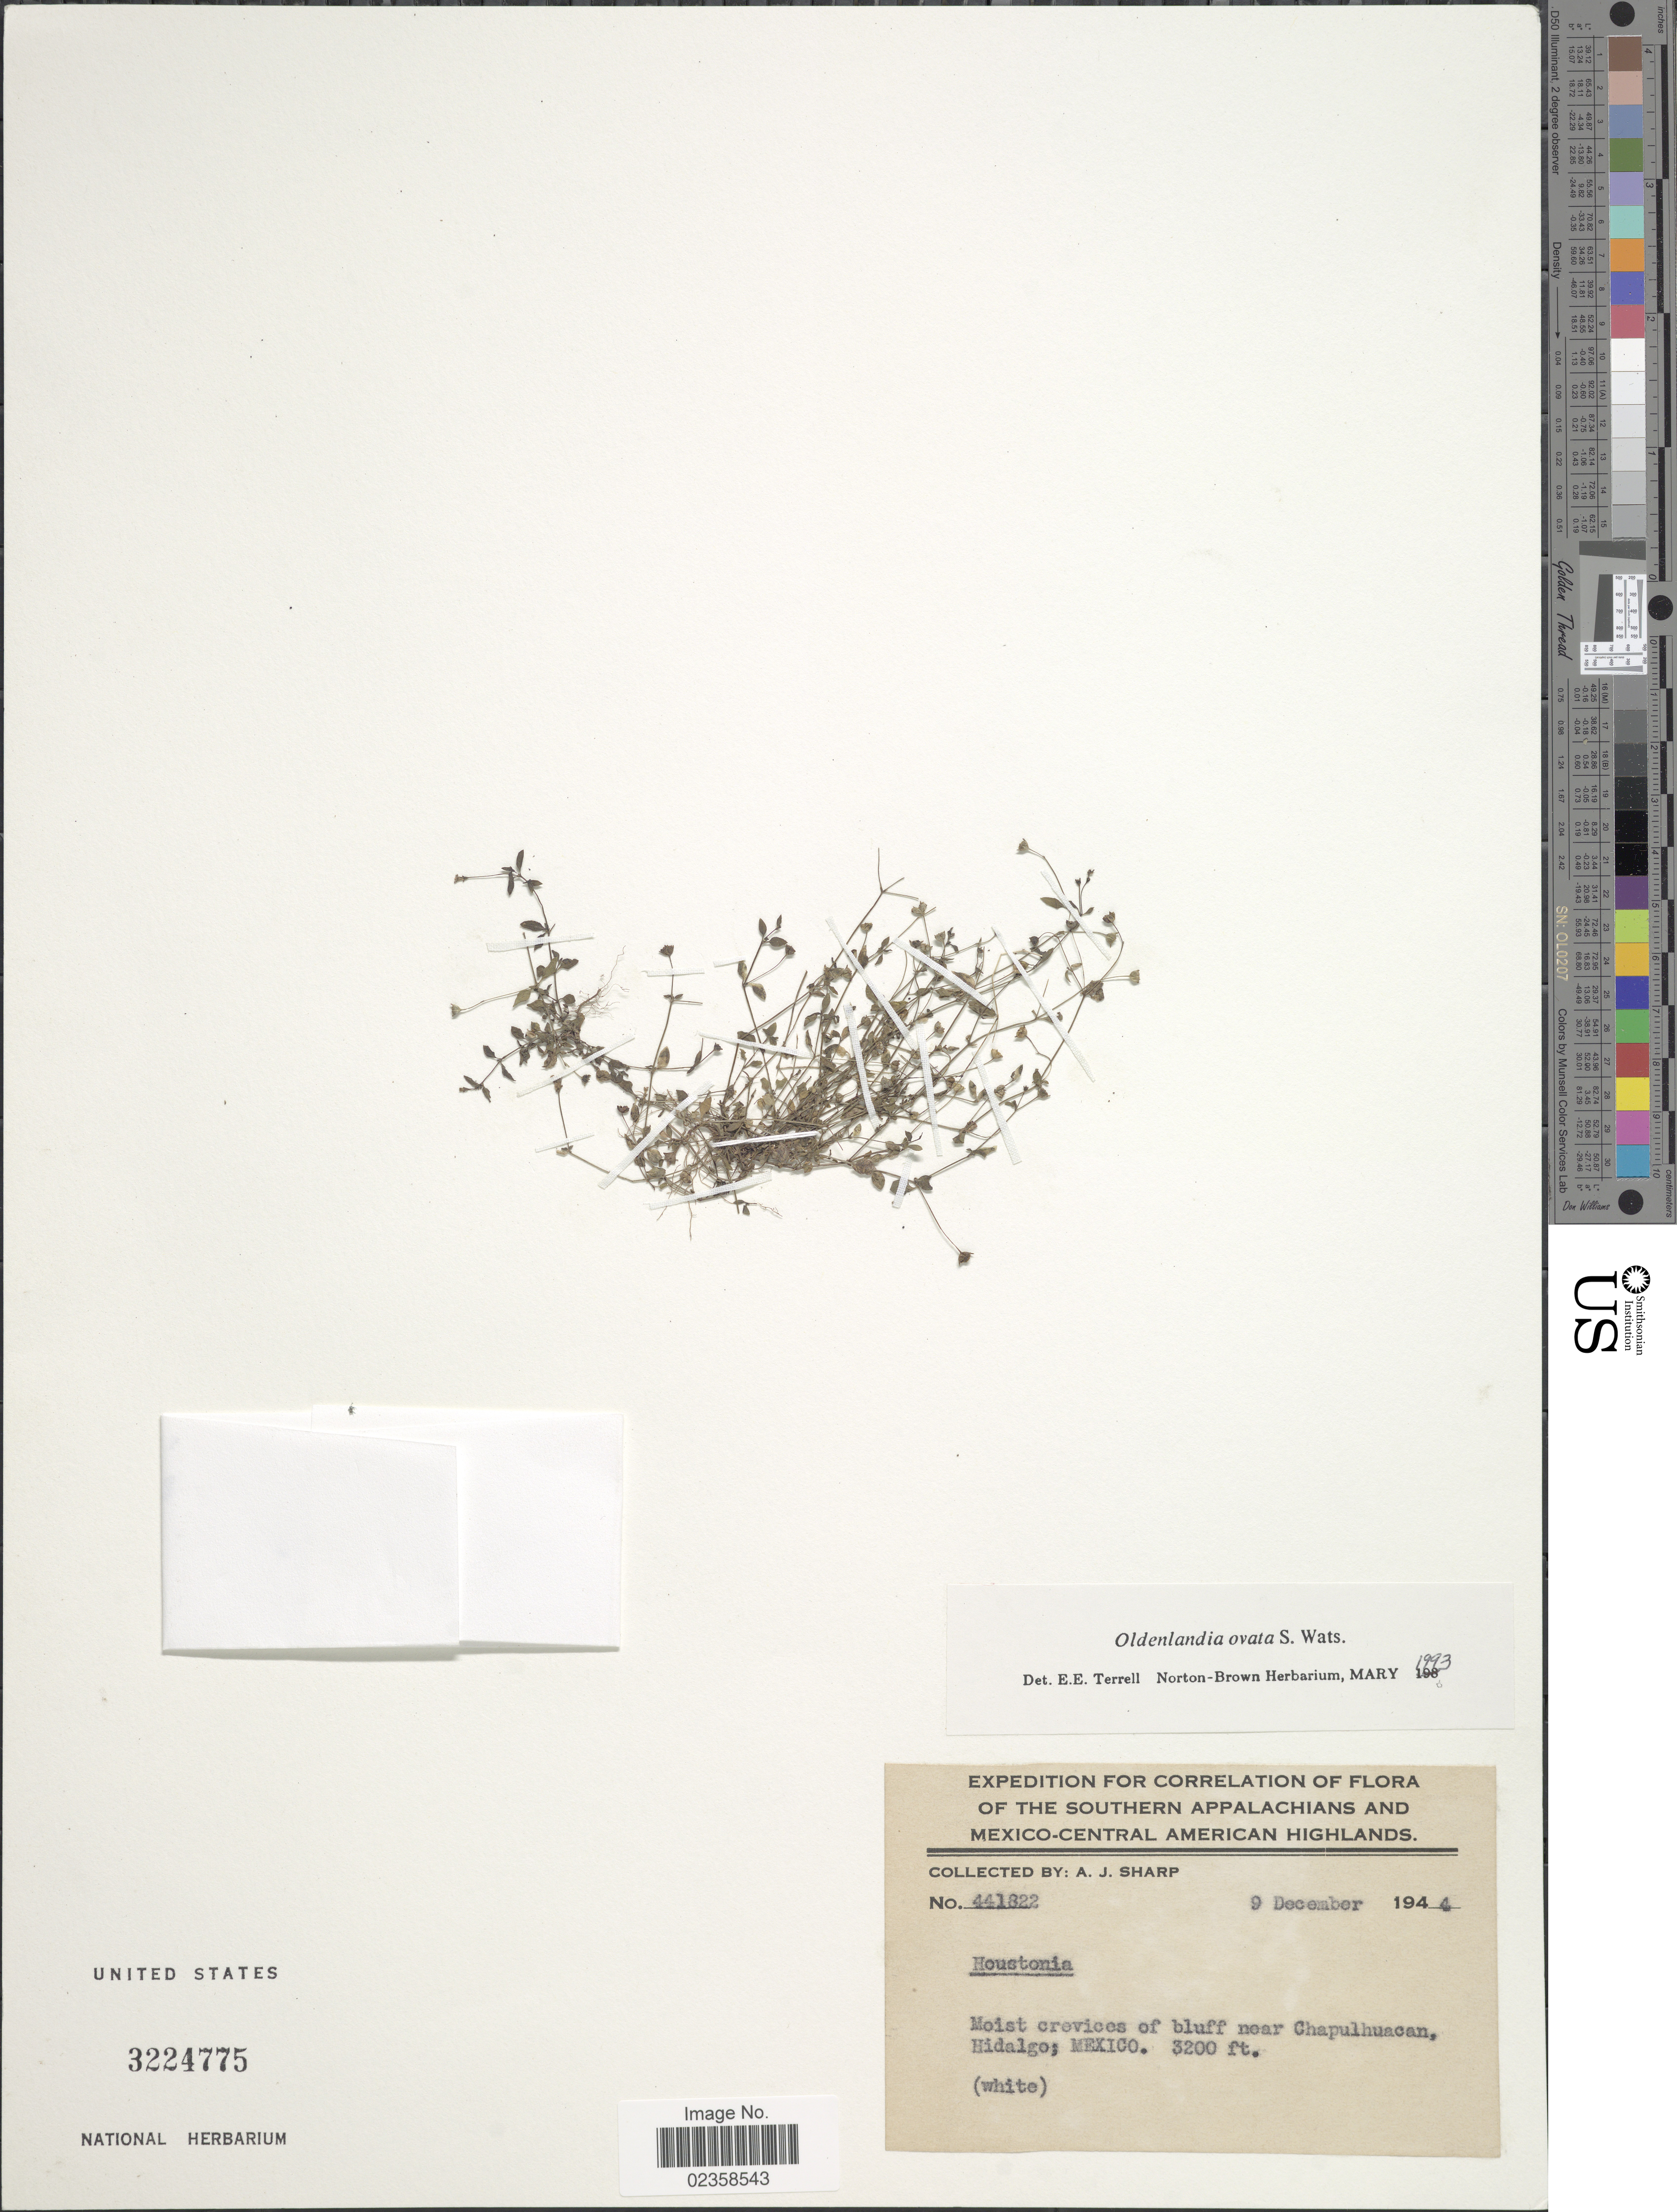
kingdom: Plantae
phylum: Tracheophyta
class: Magnoliopsida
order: Gentianales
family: Rubiaceae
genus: Oldenlandia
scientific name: Oldenlandia ovata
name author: S. Watson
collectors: A. J. Sharp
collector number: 441822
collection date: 1944-12-09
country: Mexico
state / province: Hidalgo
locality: The Southern Appalachians and Mexico-Central American Highlands, Moist crevices of bluff near Chapulhuacan, Hidalgo, Mexico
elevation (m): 975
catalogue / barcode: US 3224775